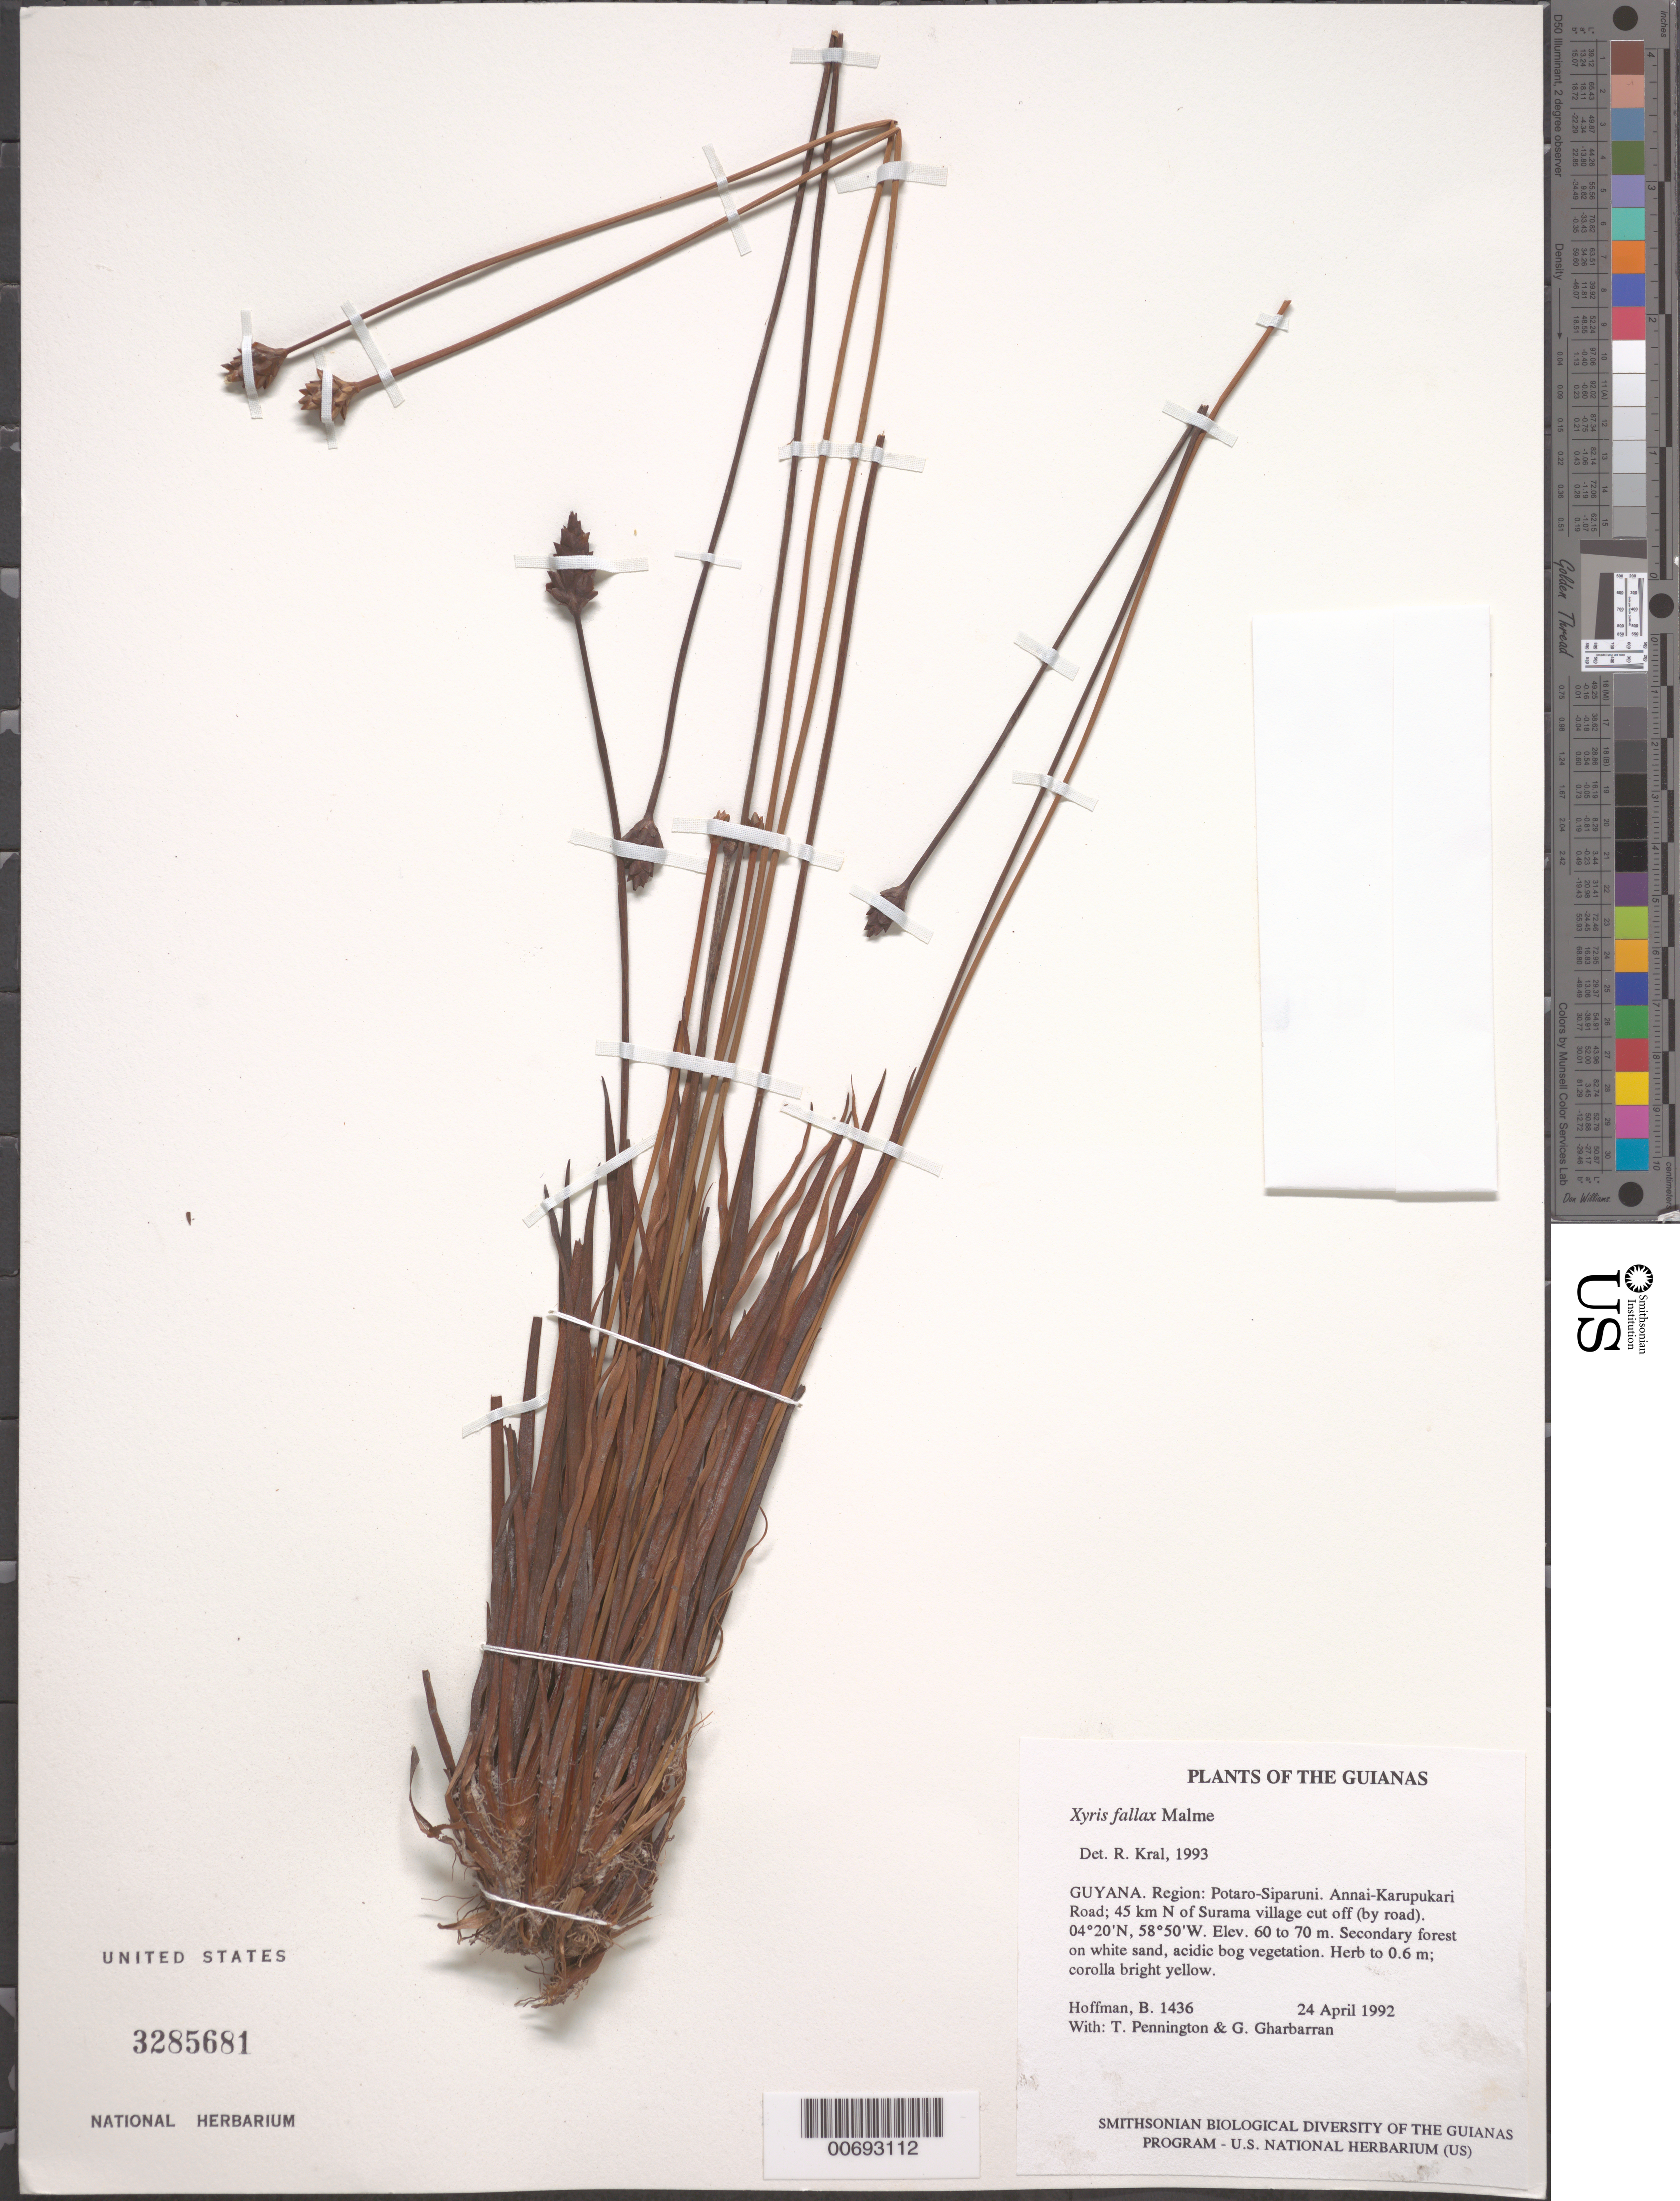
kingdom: Plantae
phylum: Tracheophyta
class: Liliopsida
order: Poales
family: Xyridaceae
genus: Xyris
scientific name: Xyris fallax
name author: Malme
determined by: Kral, Robert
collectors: B. Hoffman, R. T. Pennington & G. Gharbarran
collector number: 1436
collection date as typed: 24 April 1992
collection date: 1992-04-24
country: Guyana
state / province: Potaro-Siparuni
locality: Annai-Karupukari Road; 45 km N of Surama village cut off (by road). Iwokrama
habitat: Secondary forest on white sand, acidic bog vegetation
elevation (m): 60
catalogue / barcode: US 3285681